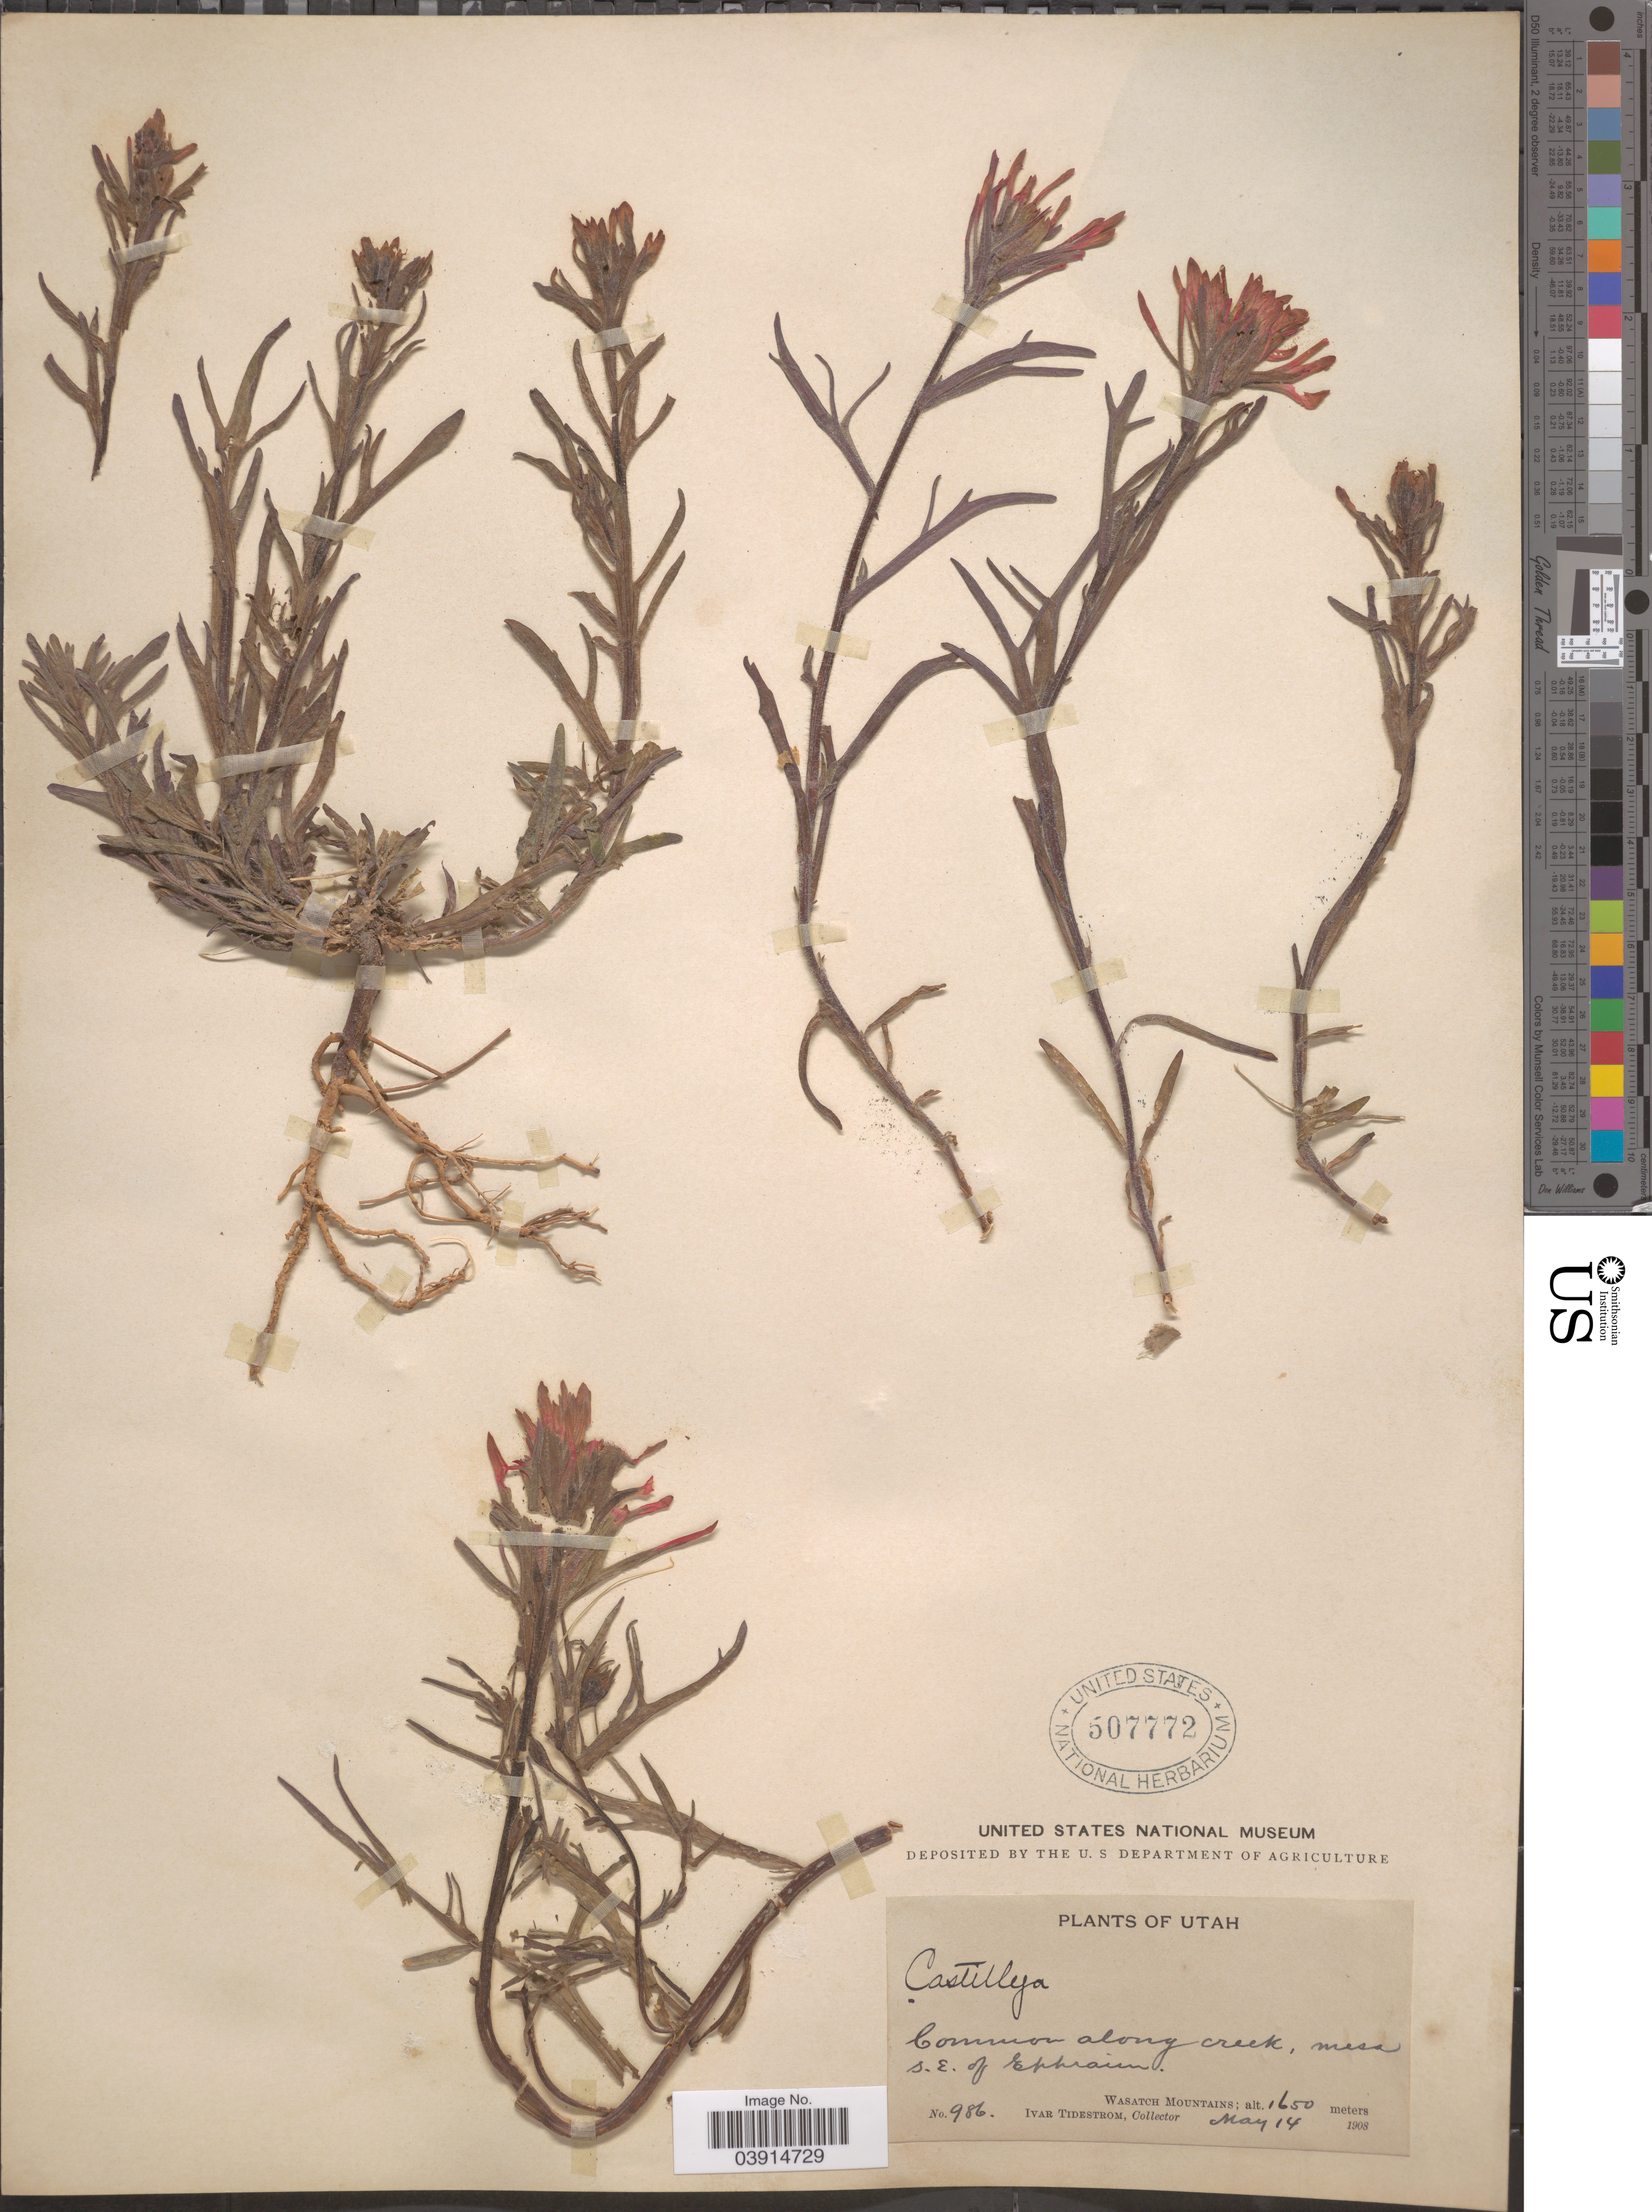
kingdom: Plantae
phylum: Tracheophyta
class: Magnoliopsida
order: Lamiales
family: Orobanchaceae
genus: Castilleja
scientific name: Castilleja sp.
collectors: I. F. Tidestrom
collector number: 986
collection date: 1908-05-14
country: United States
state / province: Utah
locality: Common along creek, mesa s.e. of Ephraim. Wasatch Mountains.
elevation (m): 1650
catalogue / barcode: US 507772